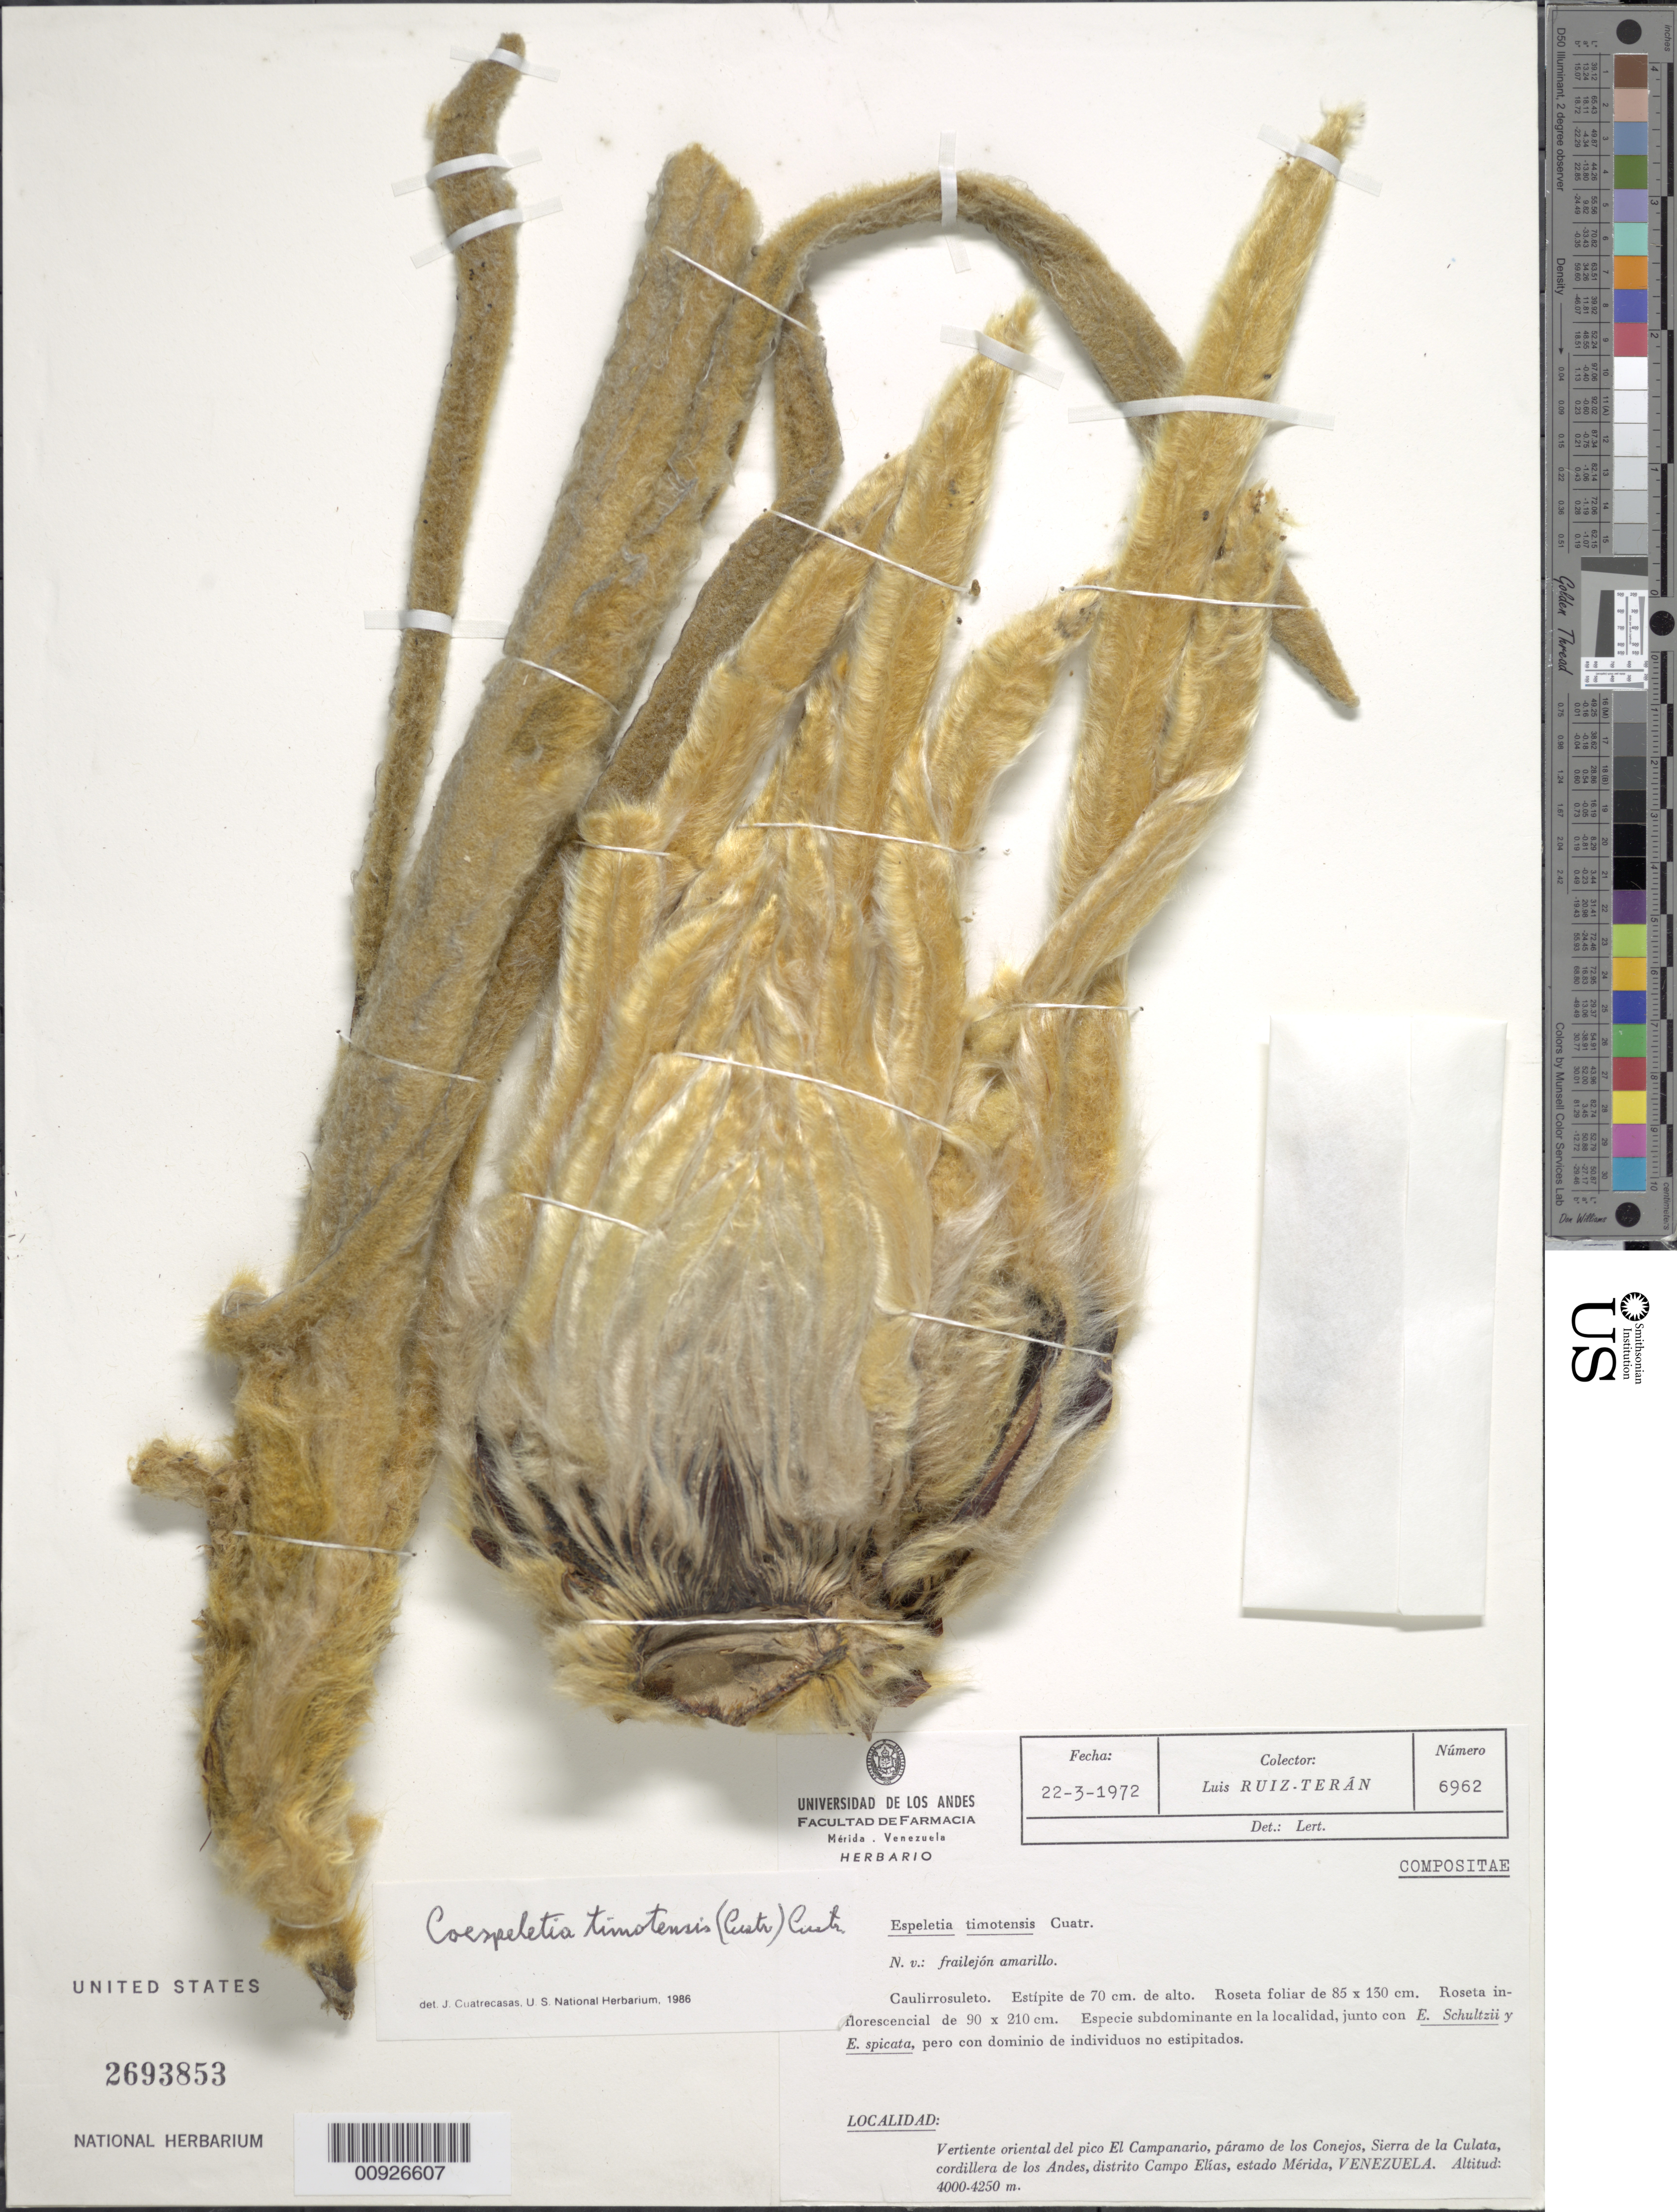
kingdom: Plantae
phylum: Tracheophyta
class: Magnoliopsida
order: Asterales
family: Asteraceae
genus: Coespeletia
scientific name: Coespeletia timotensis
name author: (Cuatrec.) Cuatrec.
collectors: L. E. Ruíz-Terán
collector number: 6962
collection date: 1972-03-22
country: Venezuela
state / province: Mérida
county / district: Campo Elías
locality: Páramo de los Conejos. Vertiente oriental del pico El Campanario, Sierra de la Culata, Cordillera de los Andes.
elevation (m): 4000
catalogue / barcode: US 2693853